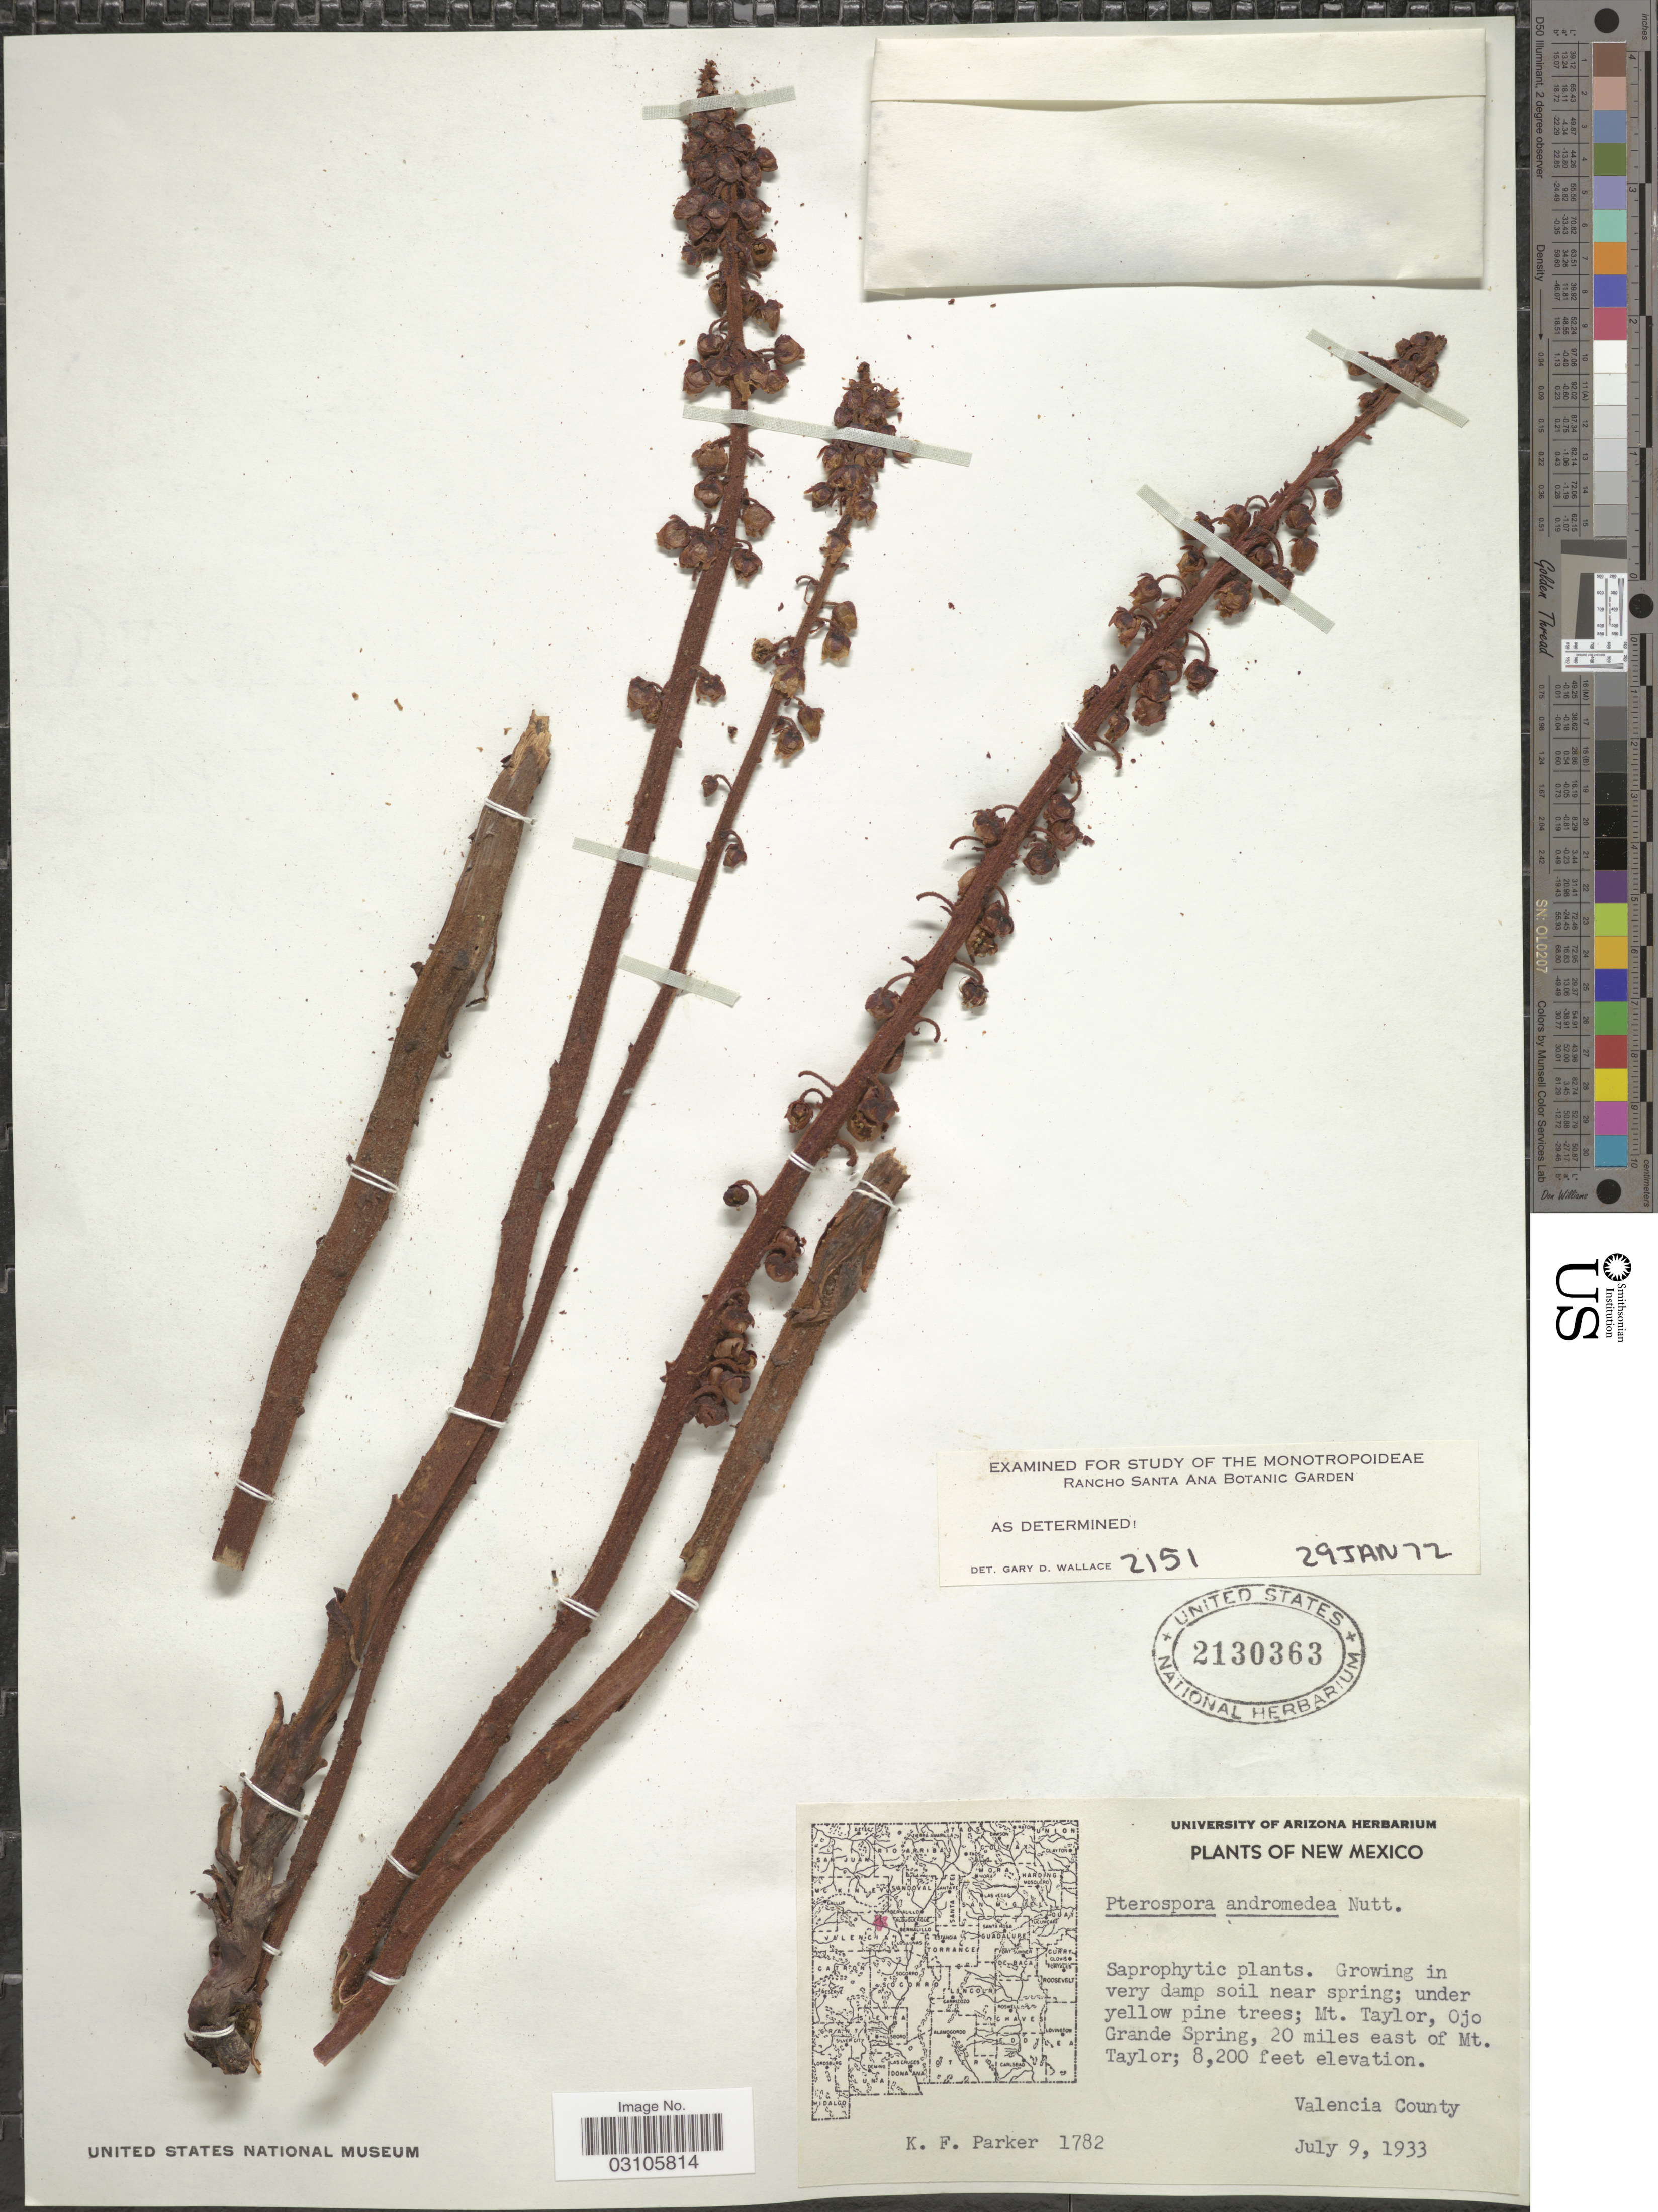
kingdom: Plantae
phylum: Tracheophyta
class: Magnoliopsida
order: Ericales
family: Ericaceae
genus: Pterospora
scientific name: Pterospora andromedea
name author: Nutt.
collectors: K. F. Parker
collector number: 1782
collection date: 1933-07-09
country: United States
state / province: New Mexico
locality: Mt. Taylor, Ojo Grande Spring, 20 miles east of Mt. Taylor. Valencia County.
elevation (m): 2499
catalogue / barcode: US 2130363